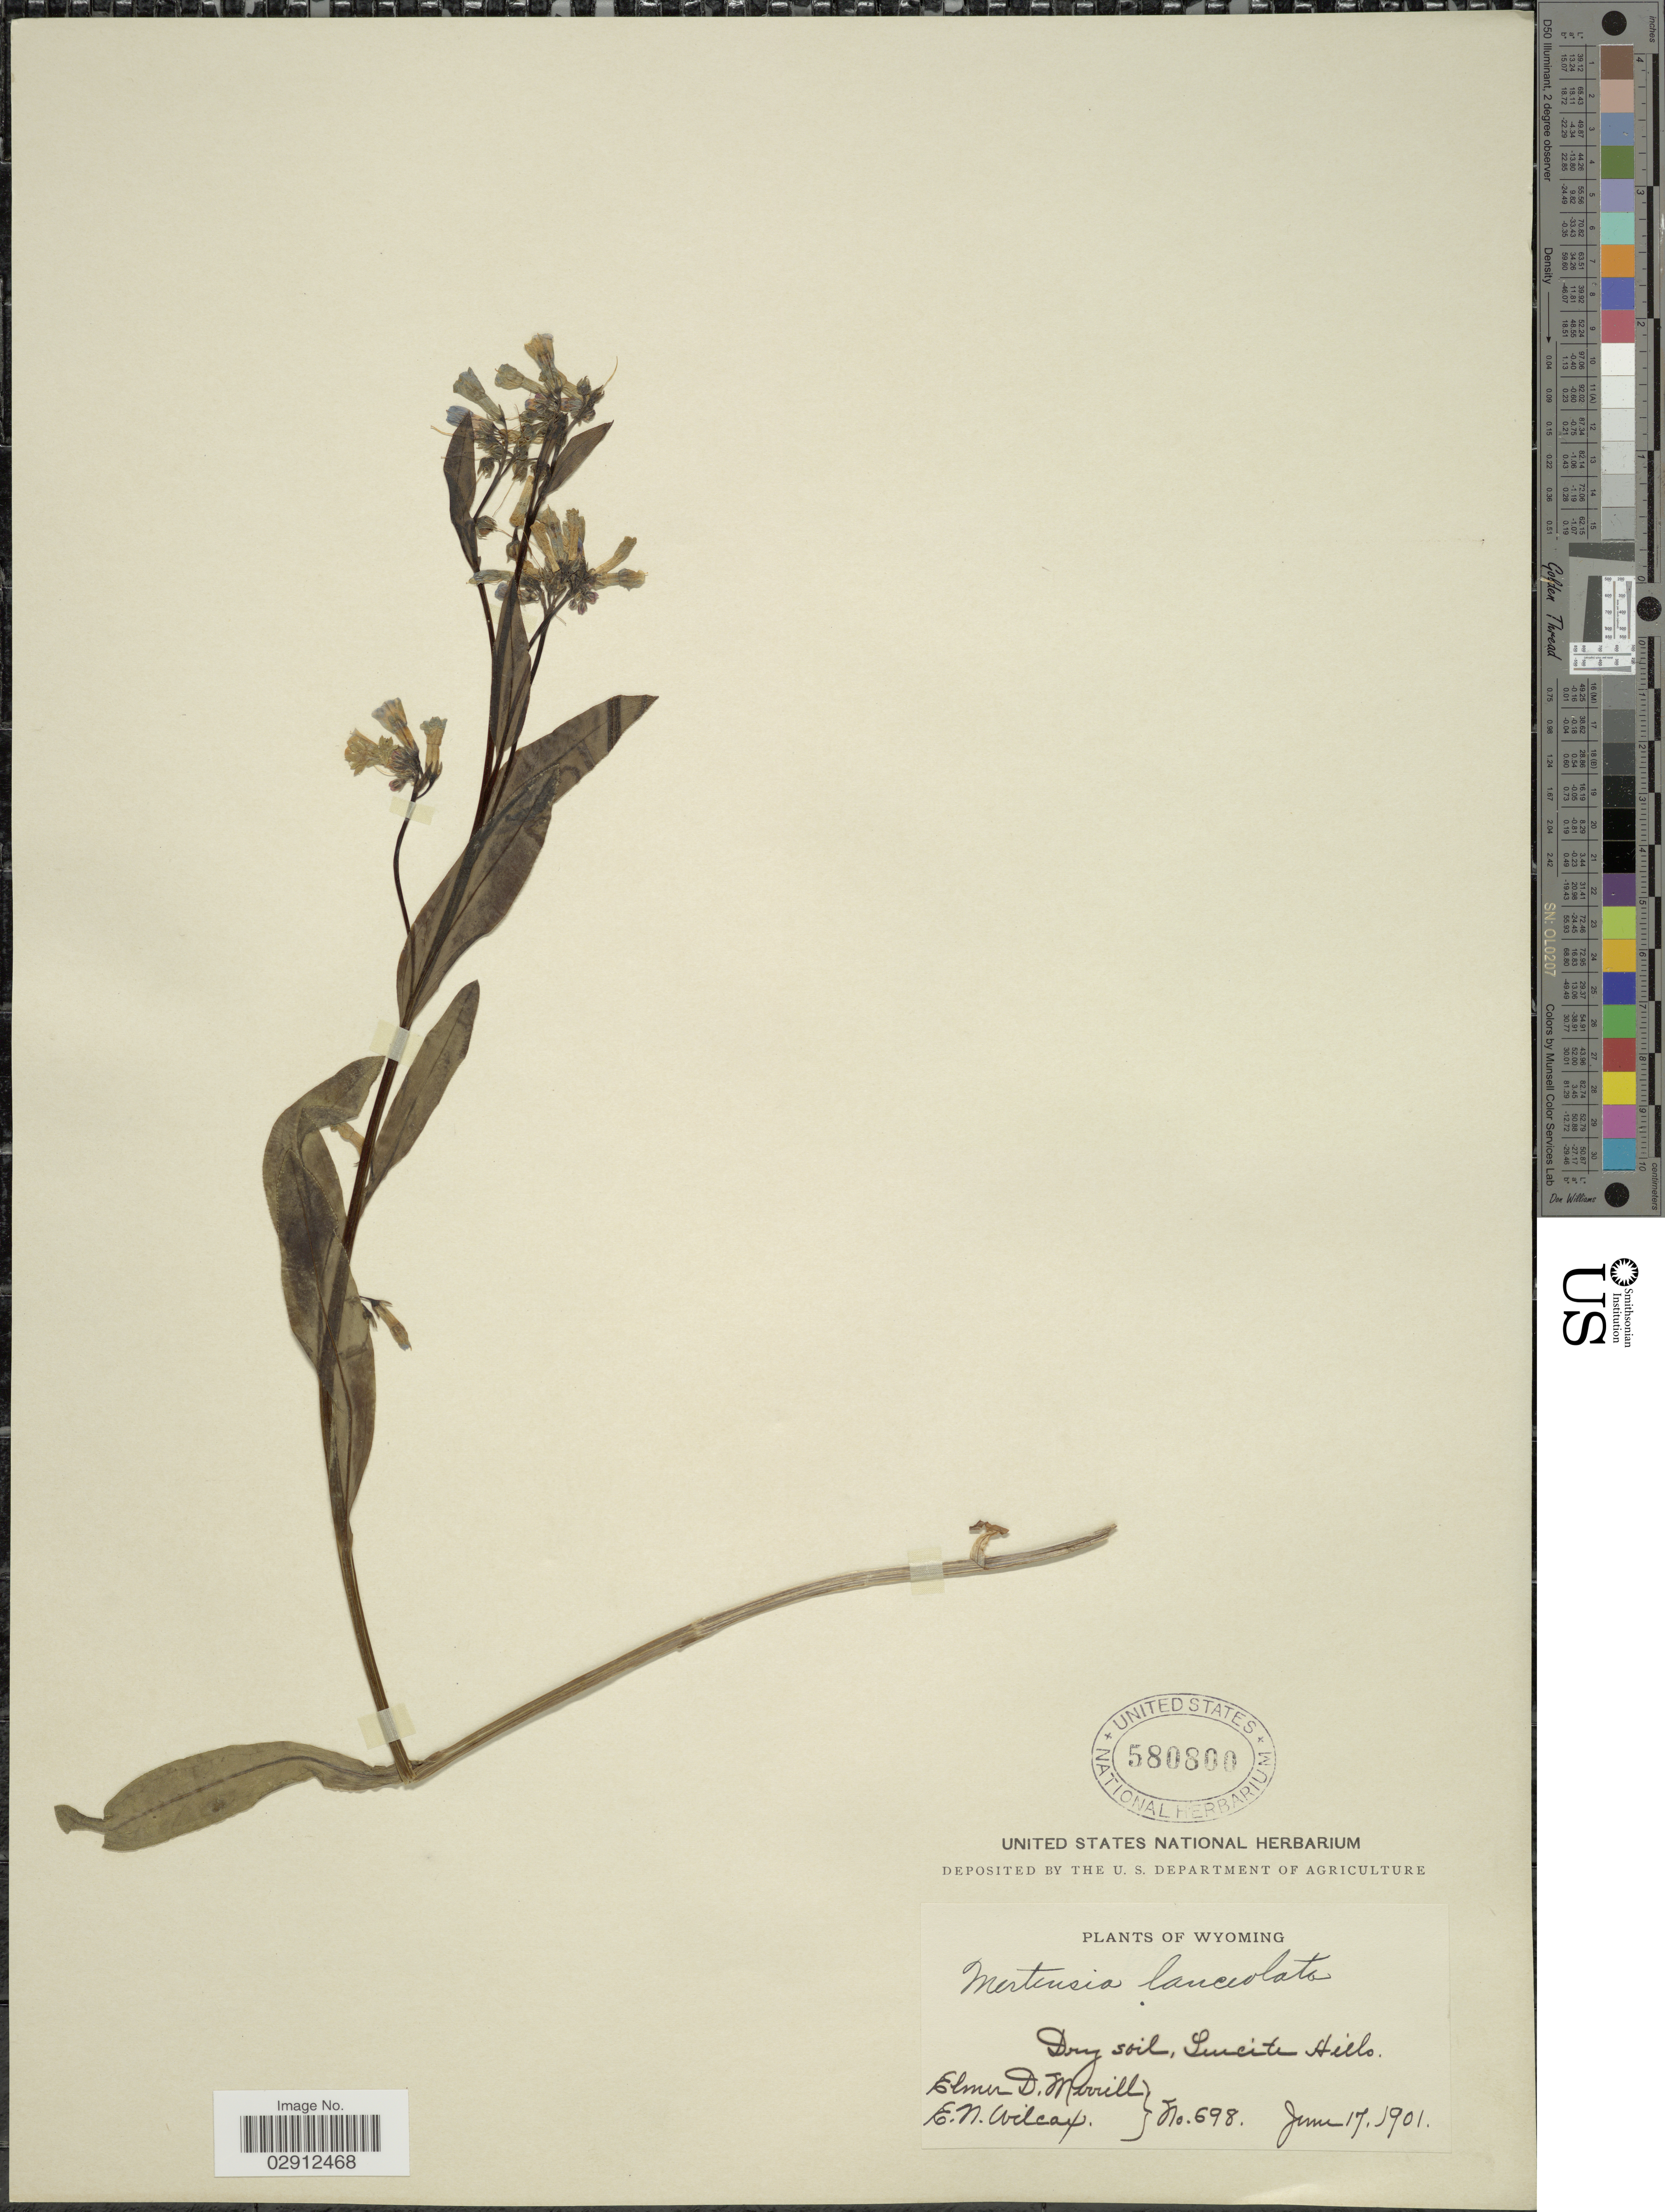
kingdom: Plantae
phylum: Tracheophyta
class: Magnoliopsida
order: Boraginales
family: Boraginaceae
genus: Mertensia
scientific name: Mertensia lanceolata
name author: (Pursh) DC. ex A. DC.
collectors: E. D. Merrill & E. Wilcox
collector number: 698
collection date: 1901-06-17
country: United States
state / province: Wyoming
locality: Suicite Hills.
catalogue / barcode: US 580800